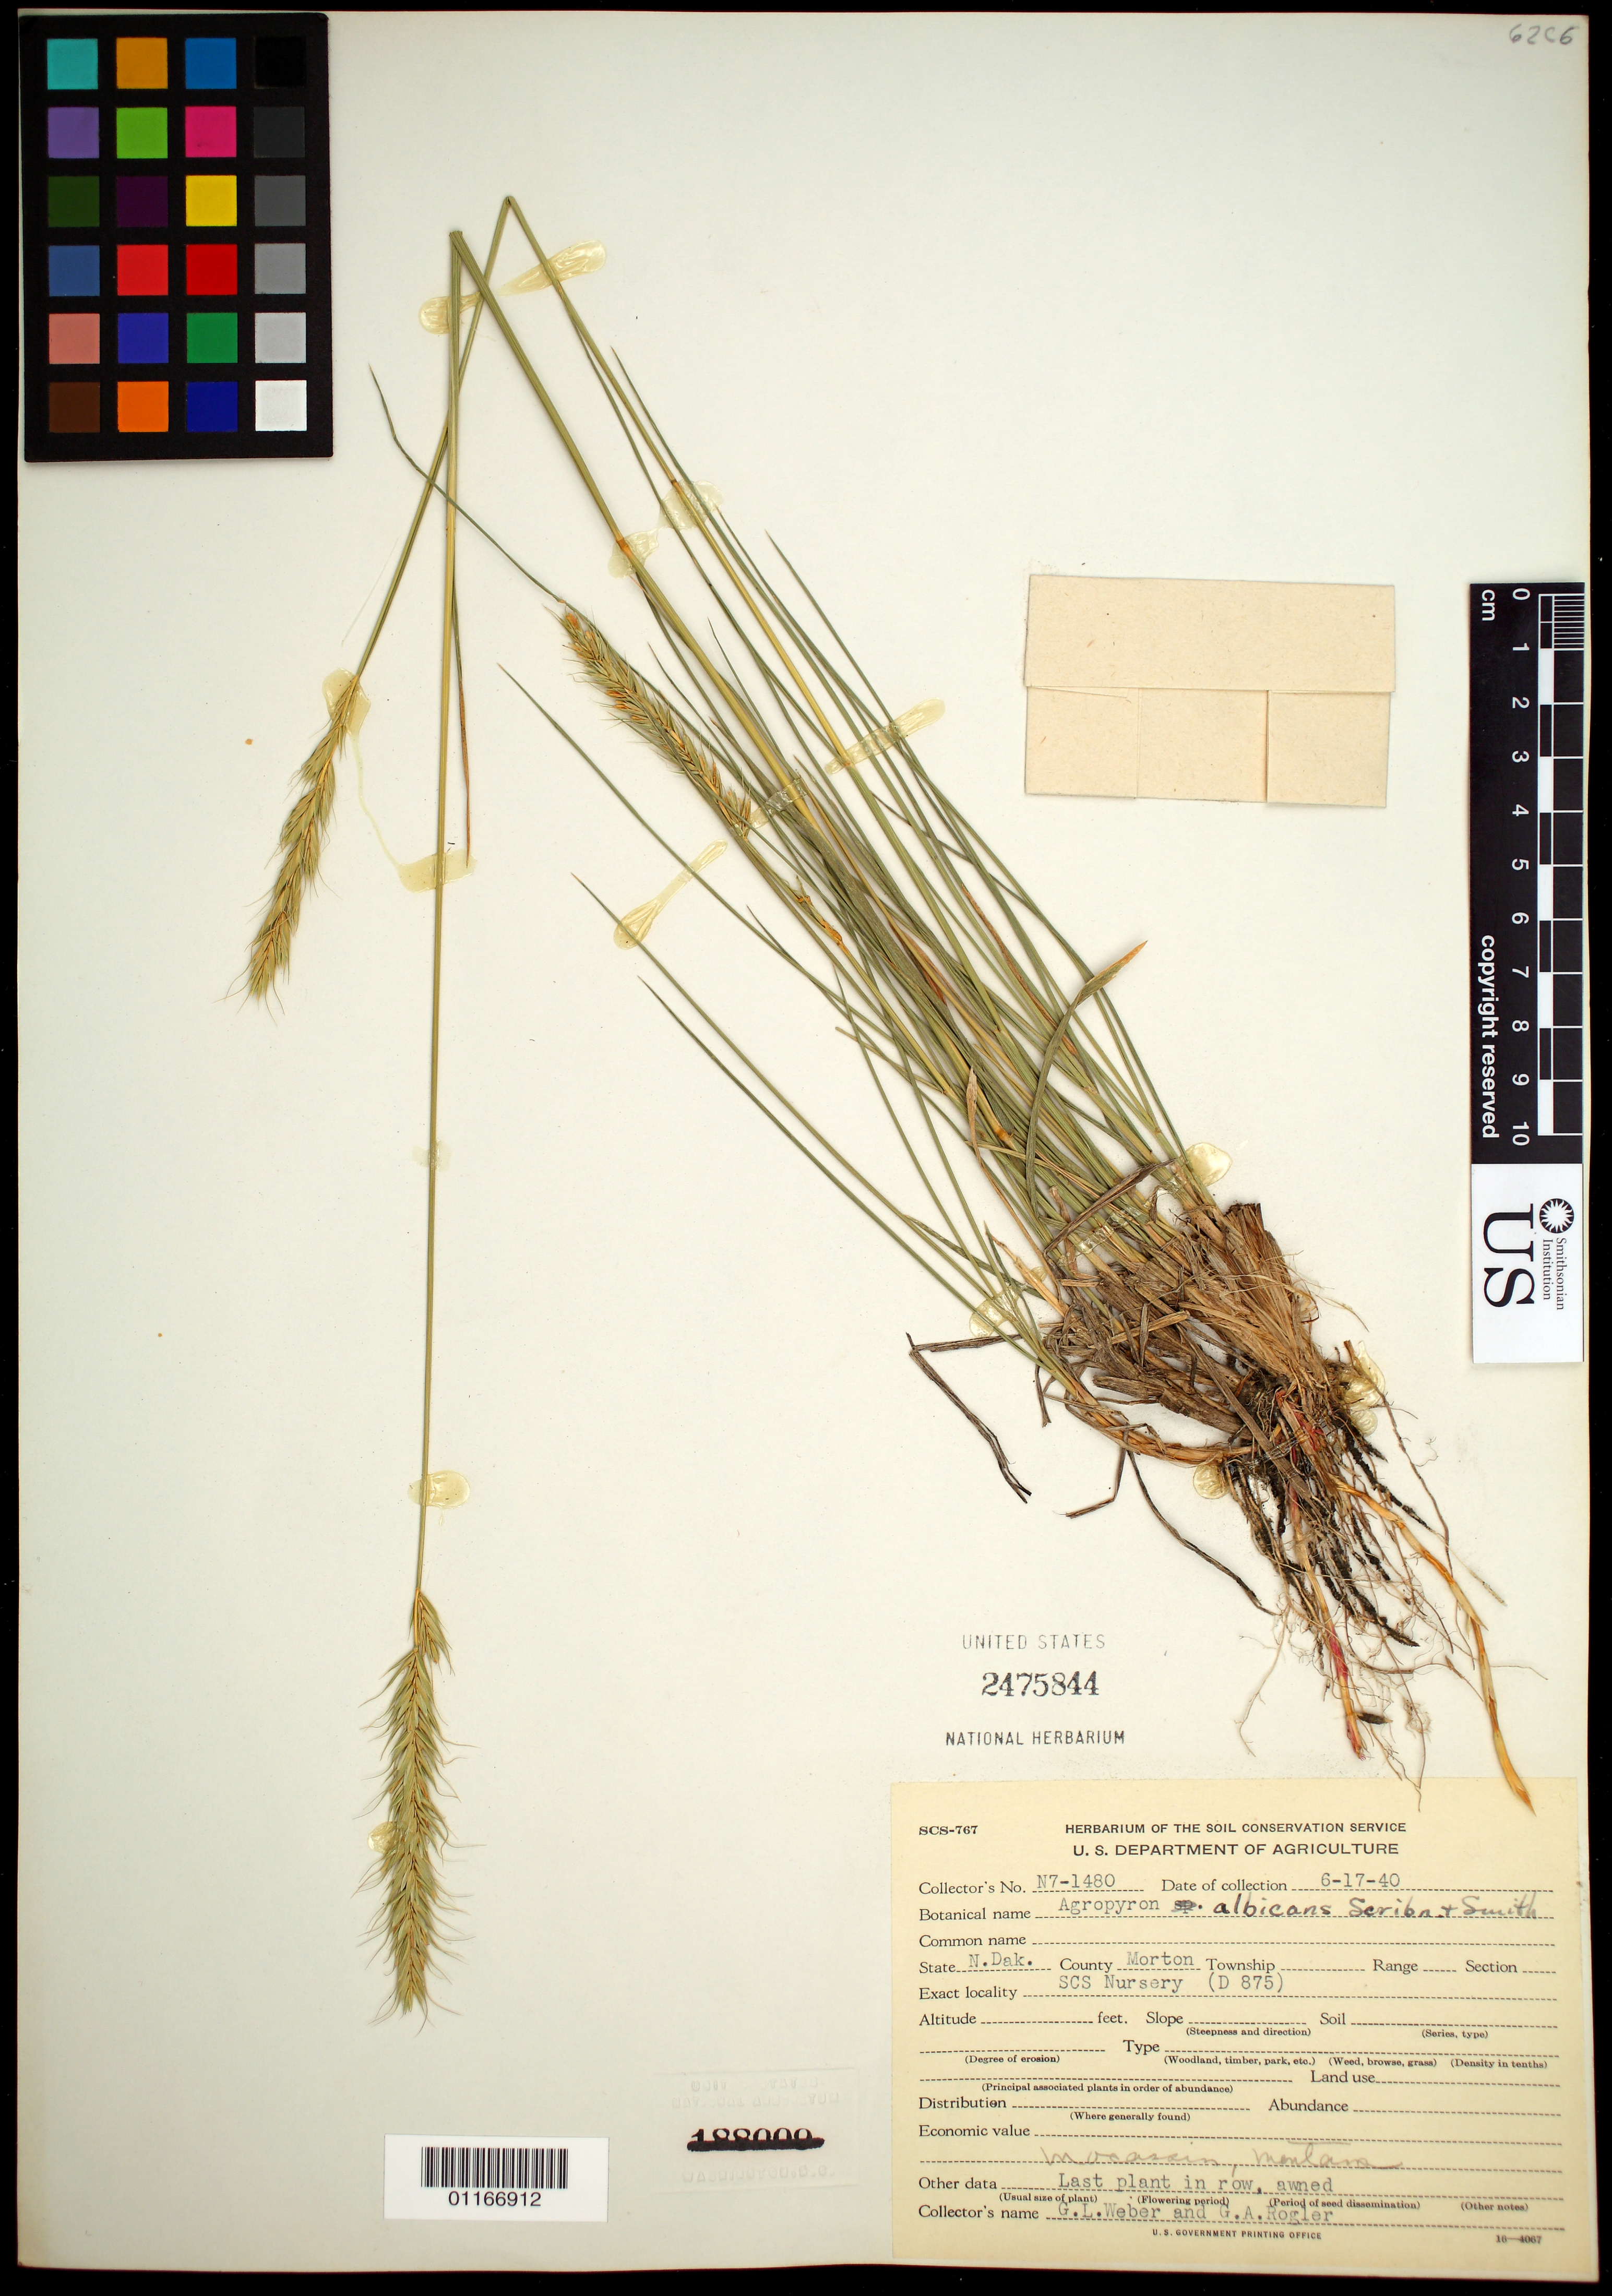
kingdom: Plantae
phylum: Tracheophyta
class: Liliopsida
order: Poales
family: Poaceae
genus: Agropyron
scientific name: Agropyron albicans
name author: Scribn. & J.G. Sm.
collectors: G. Weber & G. Rogler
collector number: N7-1480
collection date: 1940-06-17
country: United States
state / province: North Dakota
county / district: Morton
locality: SCS Nursery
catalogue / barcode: US 2475844